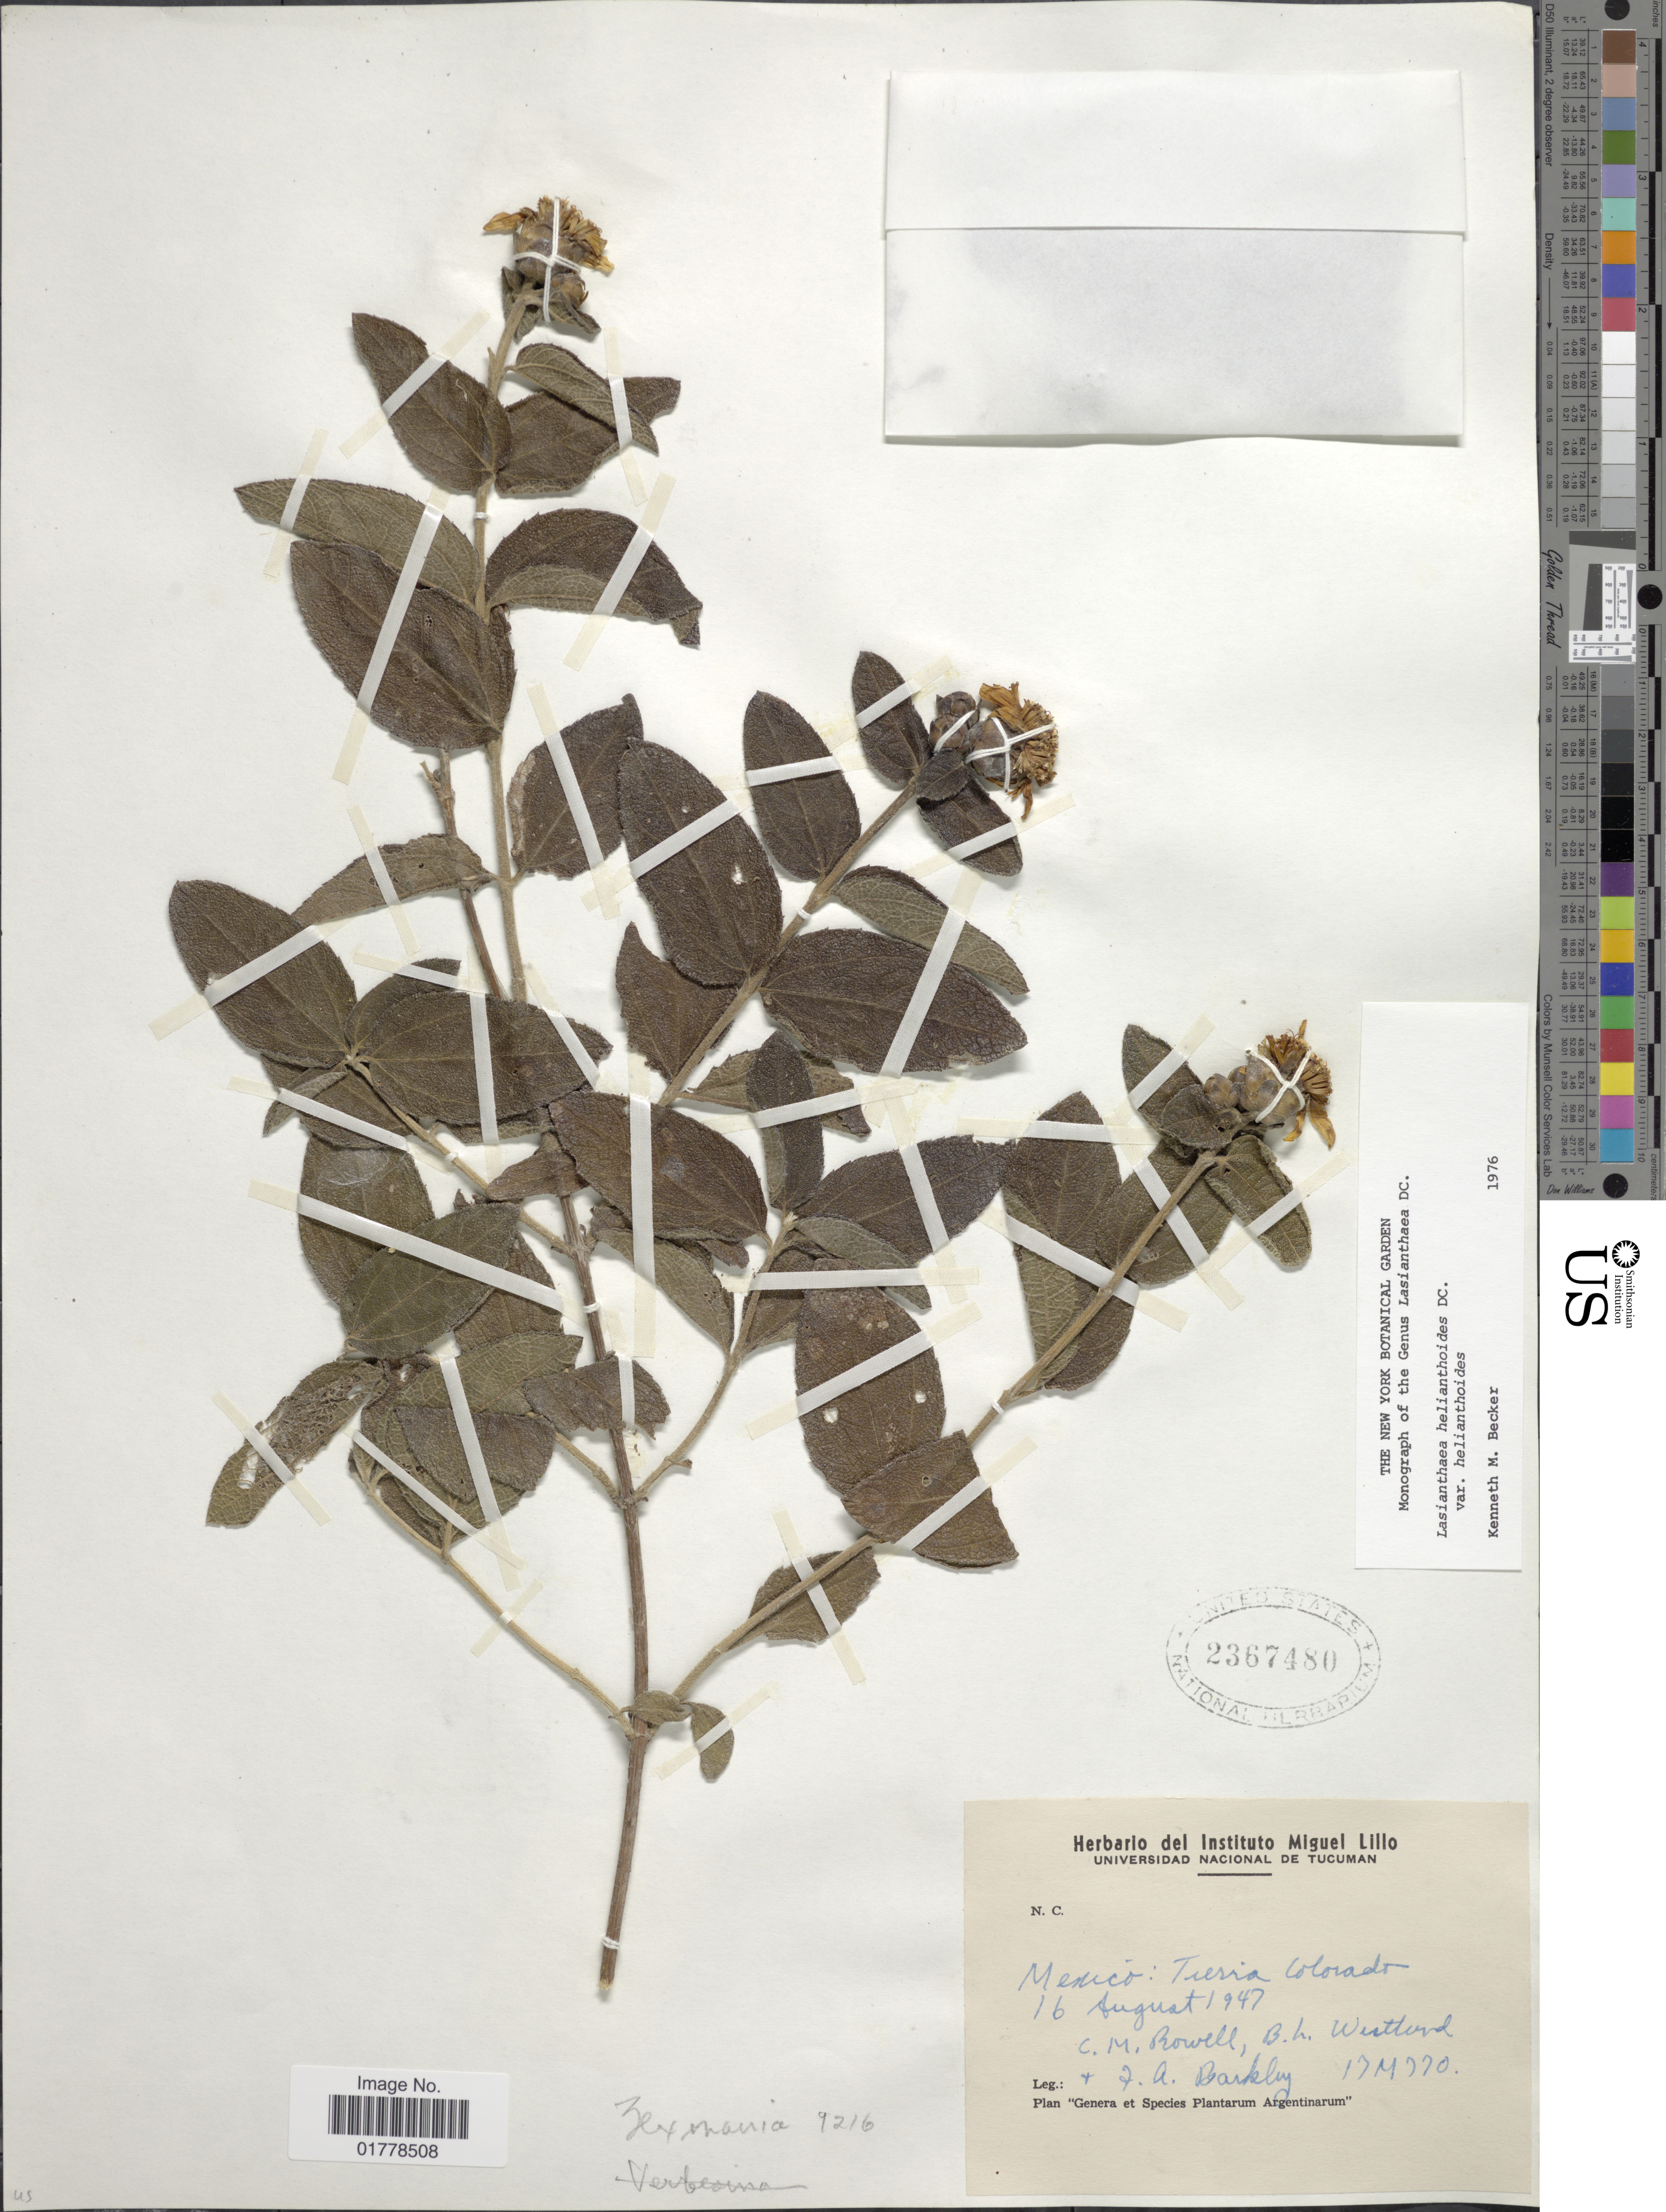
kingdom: Plantae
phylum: Tracheophyta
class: Magnoliopsida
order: Asterales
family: Asteraceae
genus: Lasianthaea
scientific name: Lasianthaea helianthoides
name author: Zucc. & DC.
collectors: C. M. Rowell, B. Westlund & F. A. Barkley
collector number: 17M770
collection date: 1947-08-16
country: Mexico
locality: Mexico: Tierra Colorado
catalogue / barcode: US 2367480